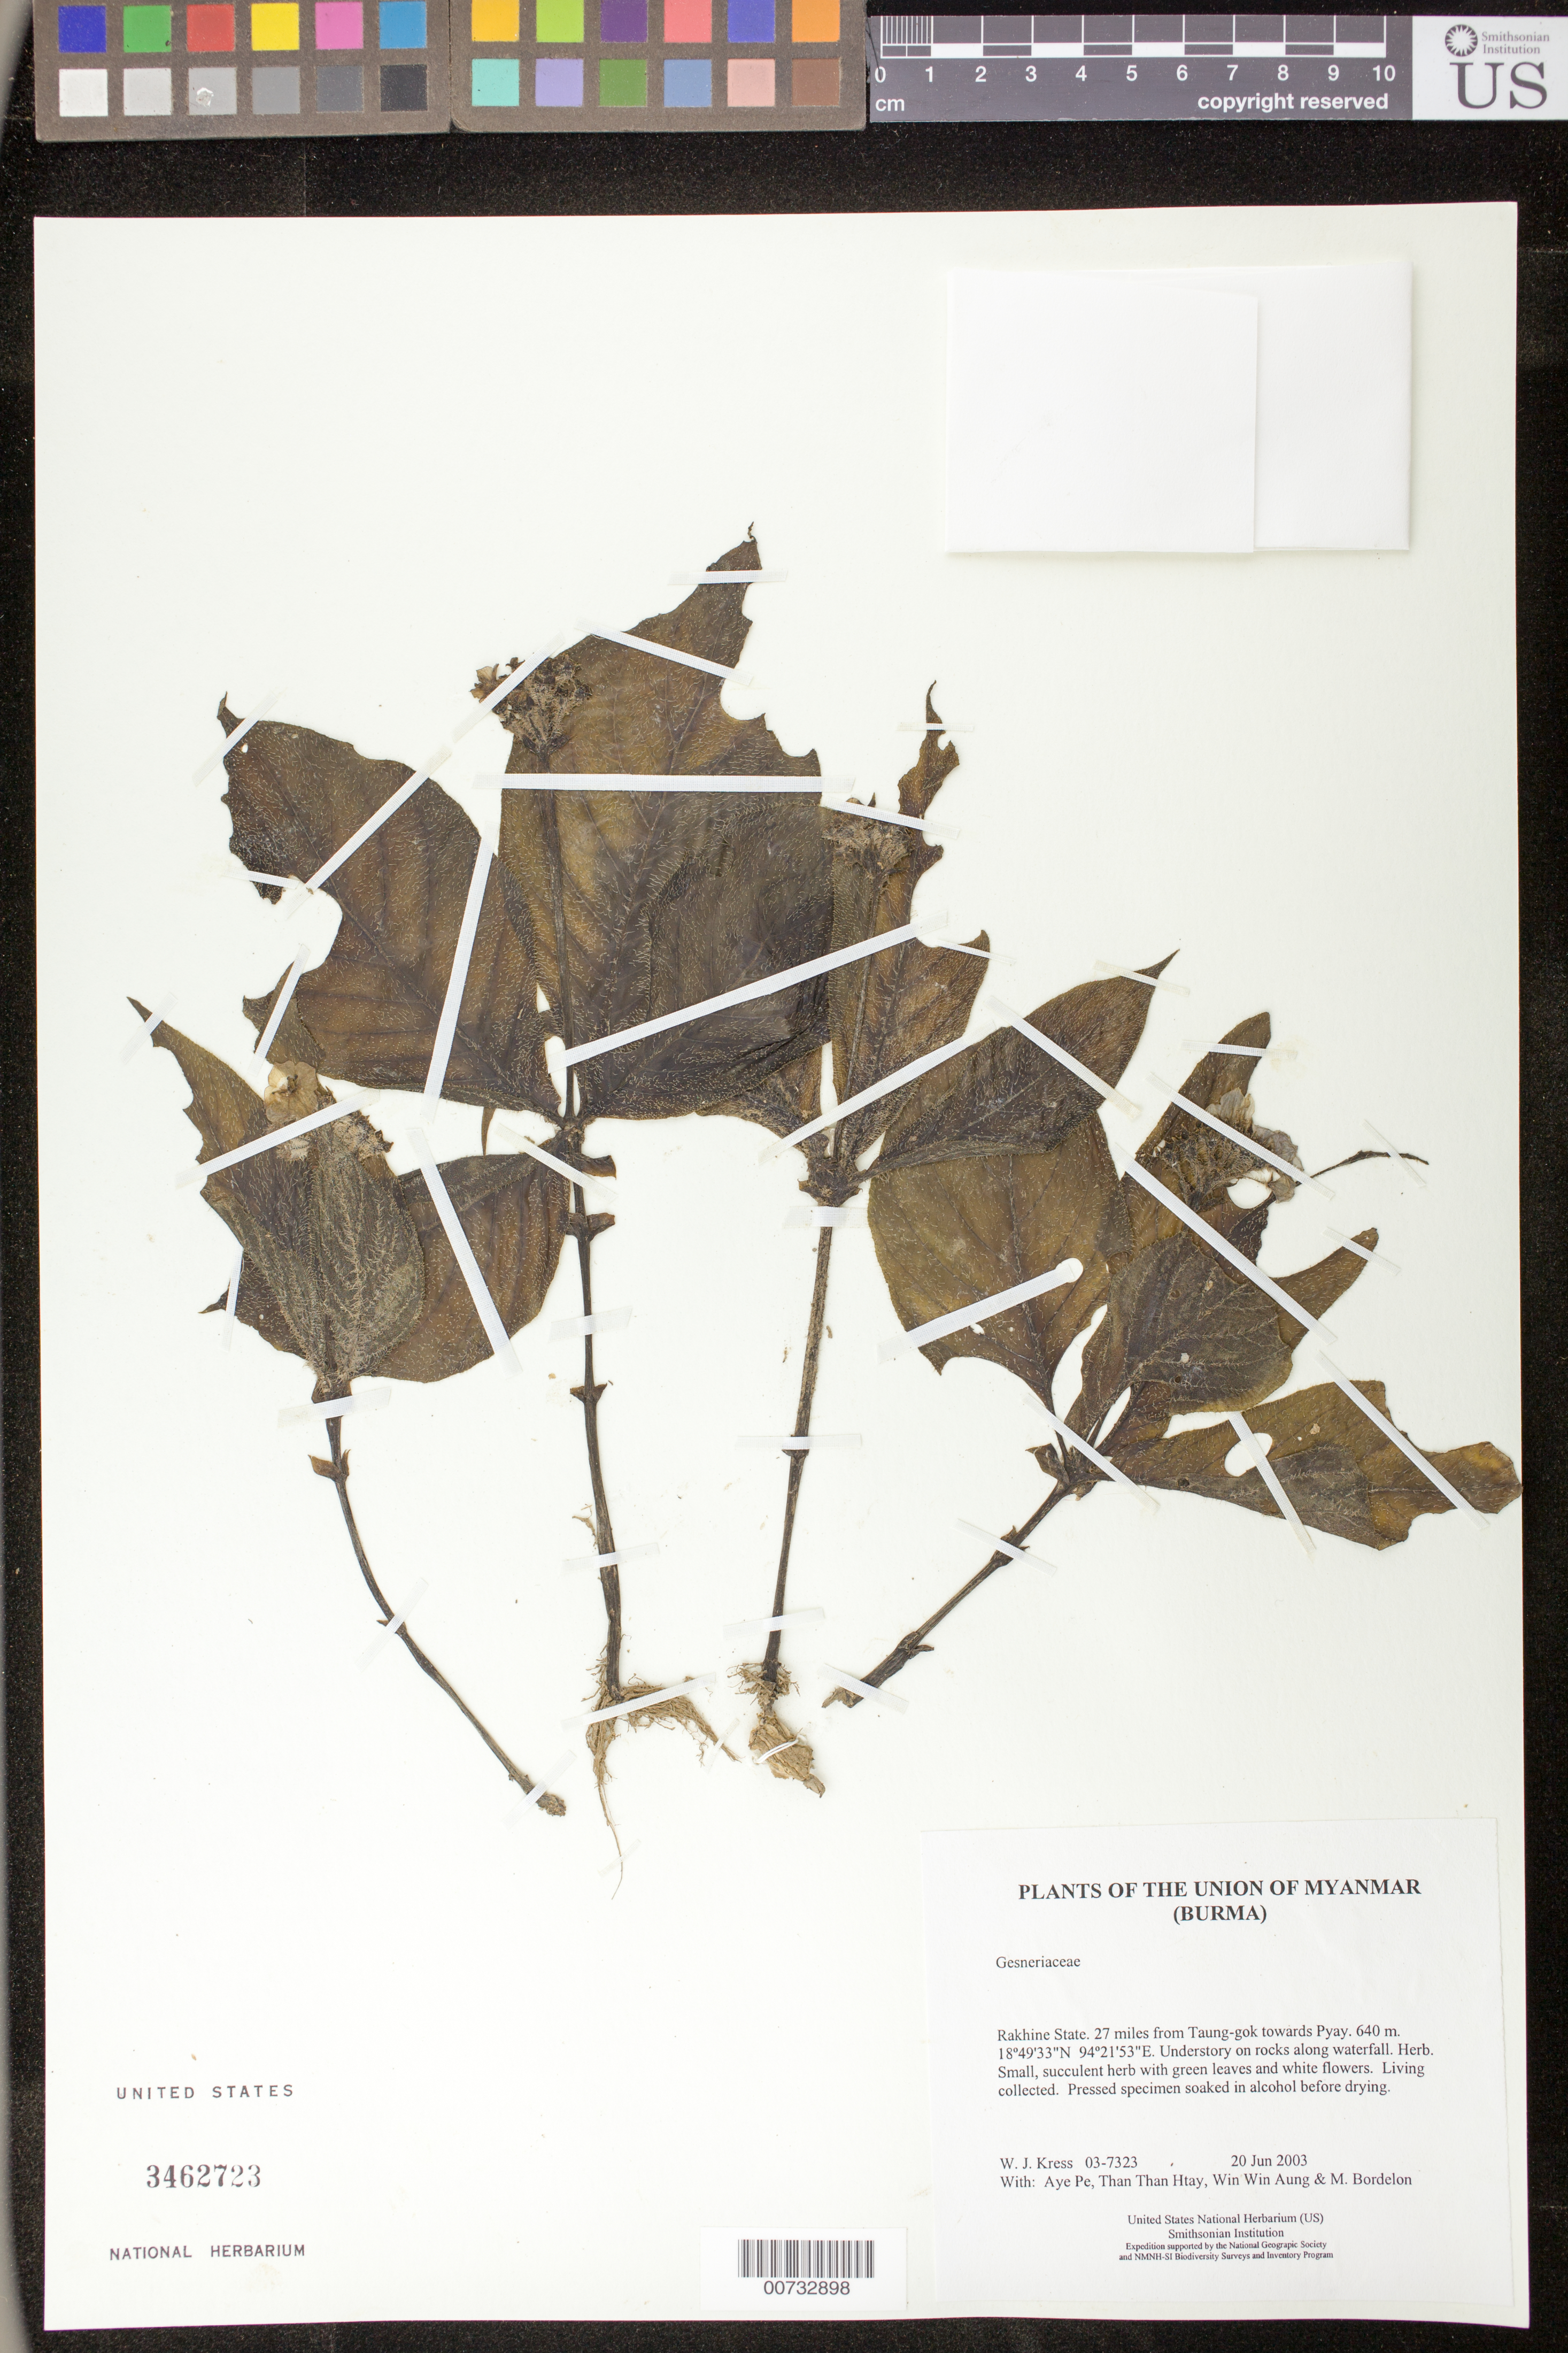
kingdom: Plantae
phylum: Tracheophyta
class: Magnoliopsida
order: Lamiales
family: Gesneriaceae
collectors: W. J. Kress, Aye Pe, Than Than Htay, Win Win Aung & M. Bordelon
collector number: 03-7323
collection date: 2003-06-20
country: Myanmar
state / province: Rakhine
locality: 27 miles from Taung-gok towards Pyay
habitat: Understory on rocks along waterfall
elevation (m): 640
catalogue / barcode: US 3462723